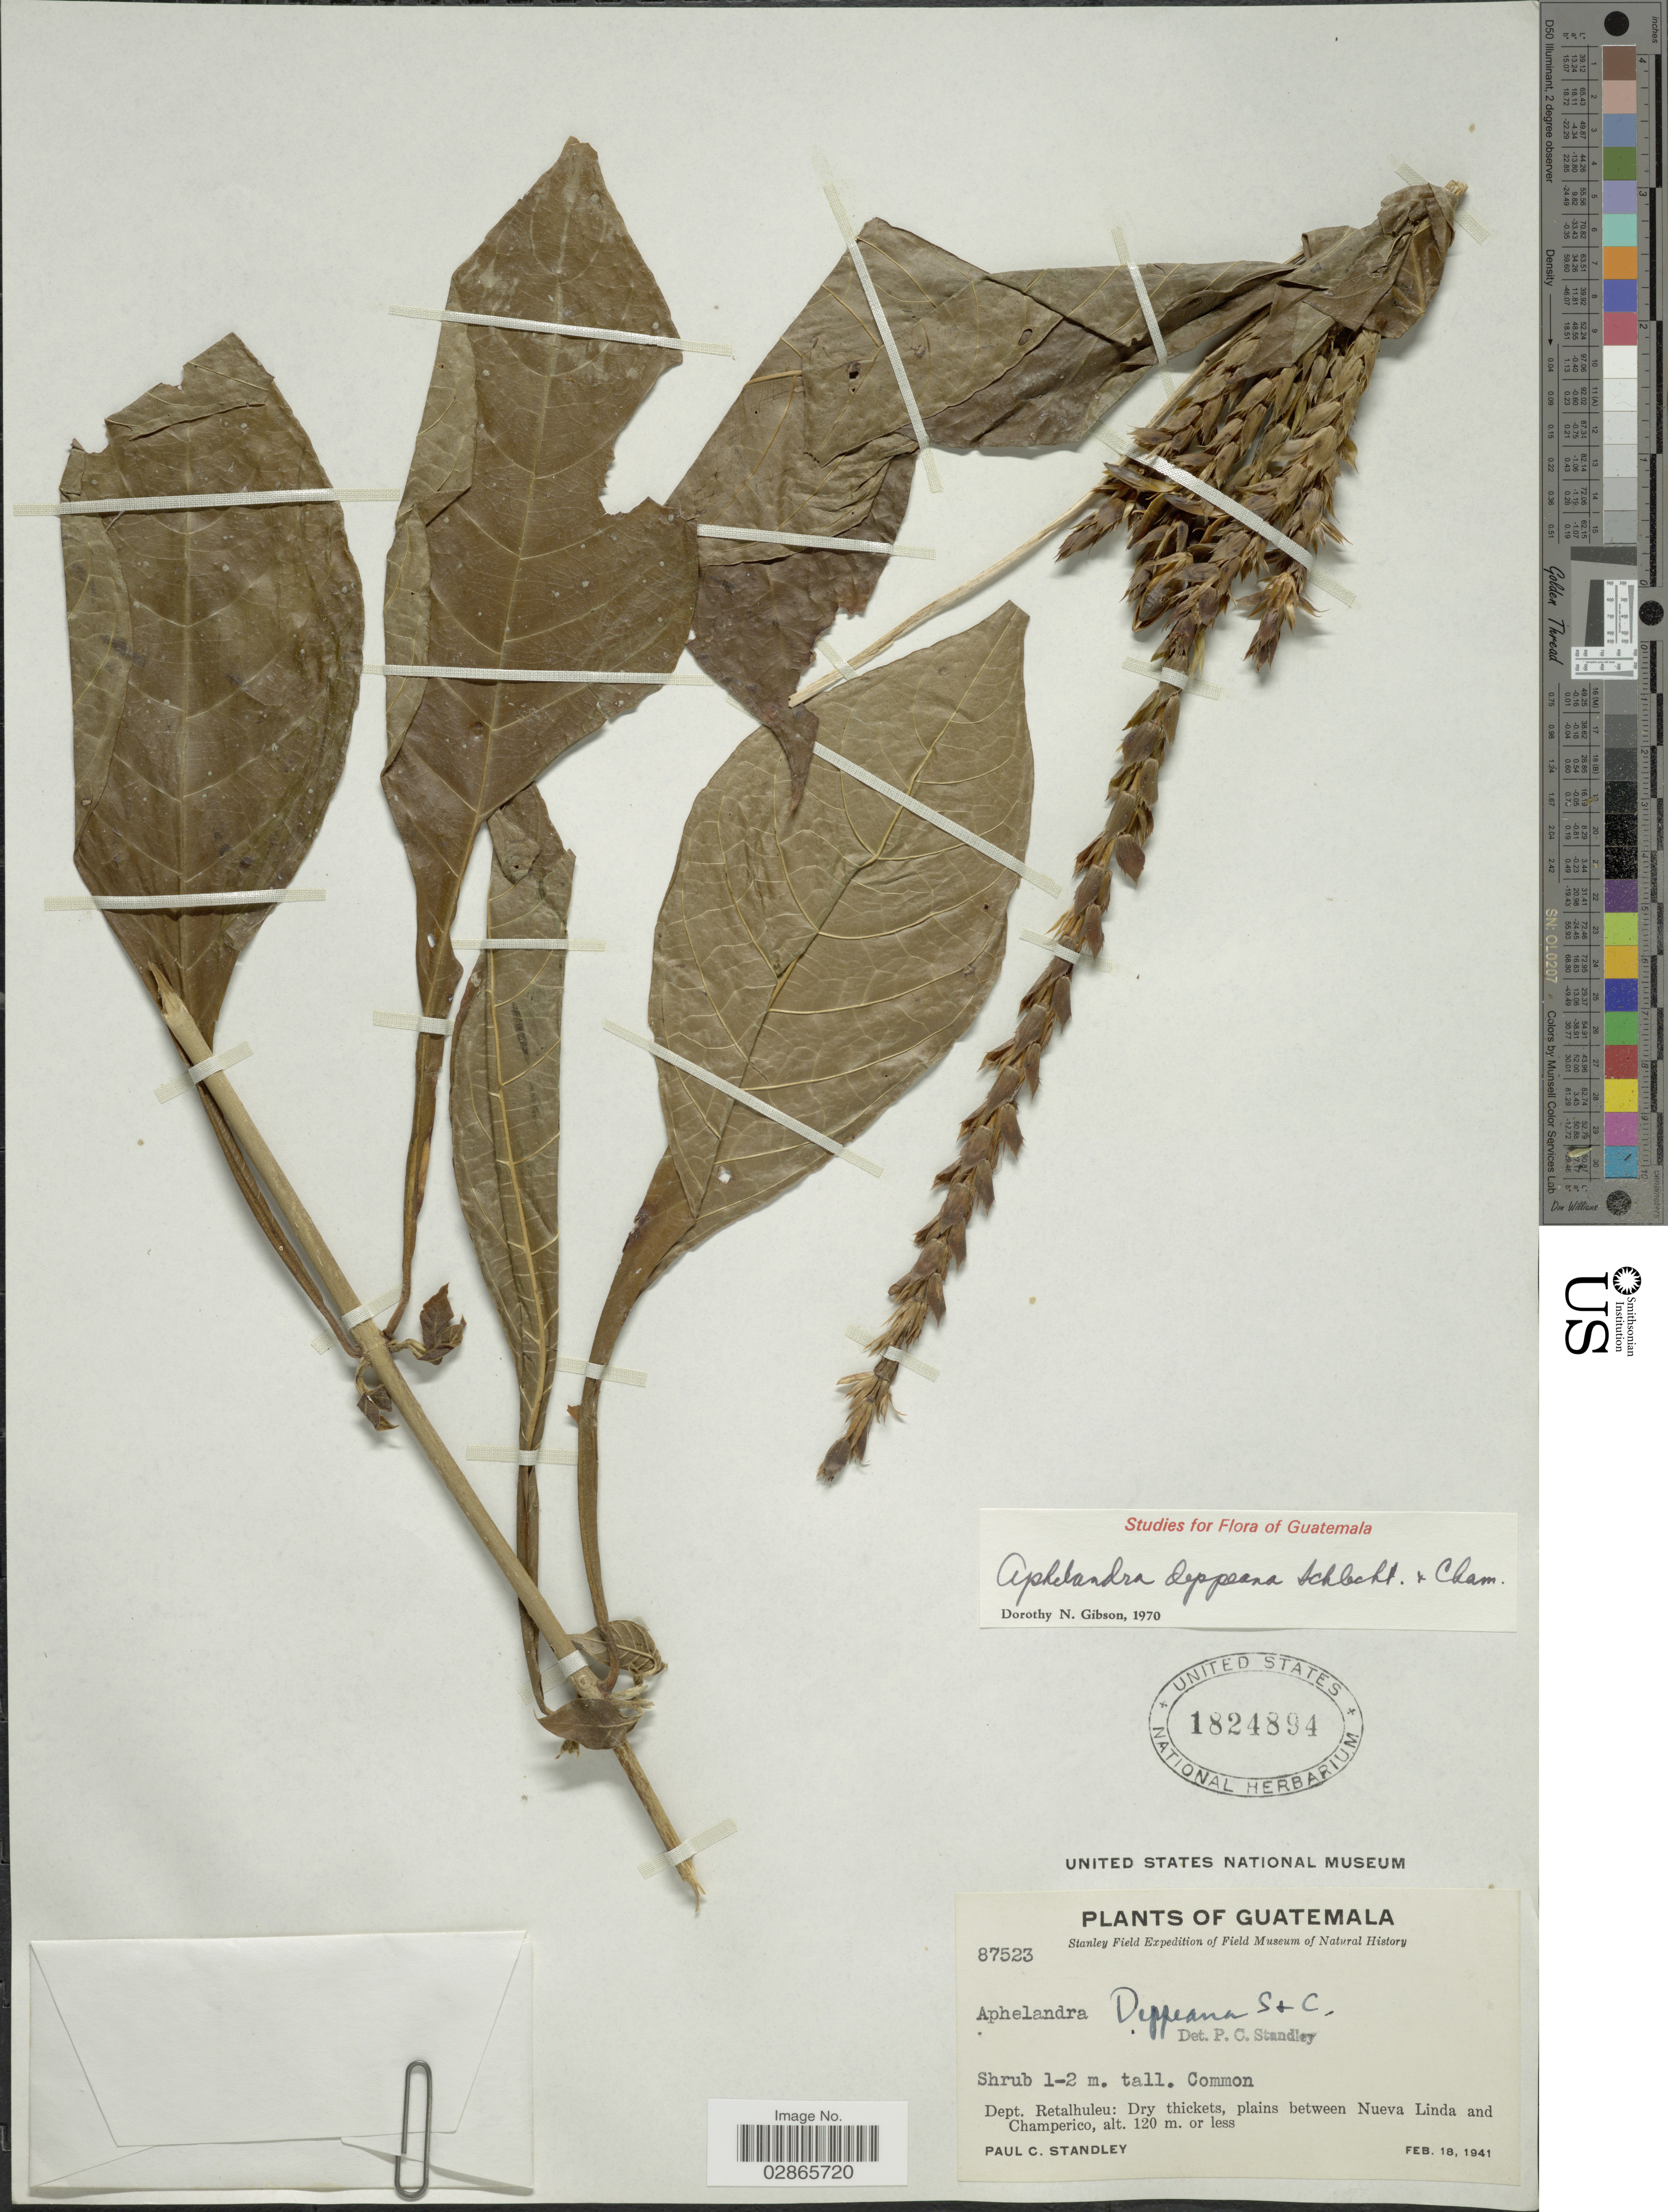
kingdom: Plantae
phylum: Tracheophyta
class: Magnoliopsida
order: Lamiales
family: Acanthaceae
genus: Aphelandra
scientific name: Aphelandra deppeana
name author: Schltdl. & Cham.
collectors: P. C. Standley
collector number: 87523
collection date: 1941-02-18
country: Guatemala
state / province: Retalhuleu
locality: Dept. Retalhuleu: Dry thickets, plains between Nueva Linda and Champerico.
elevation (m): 120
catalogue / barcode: US 1824894